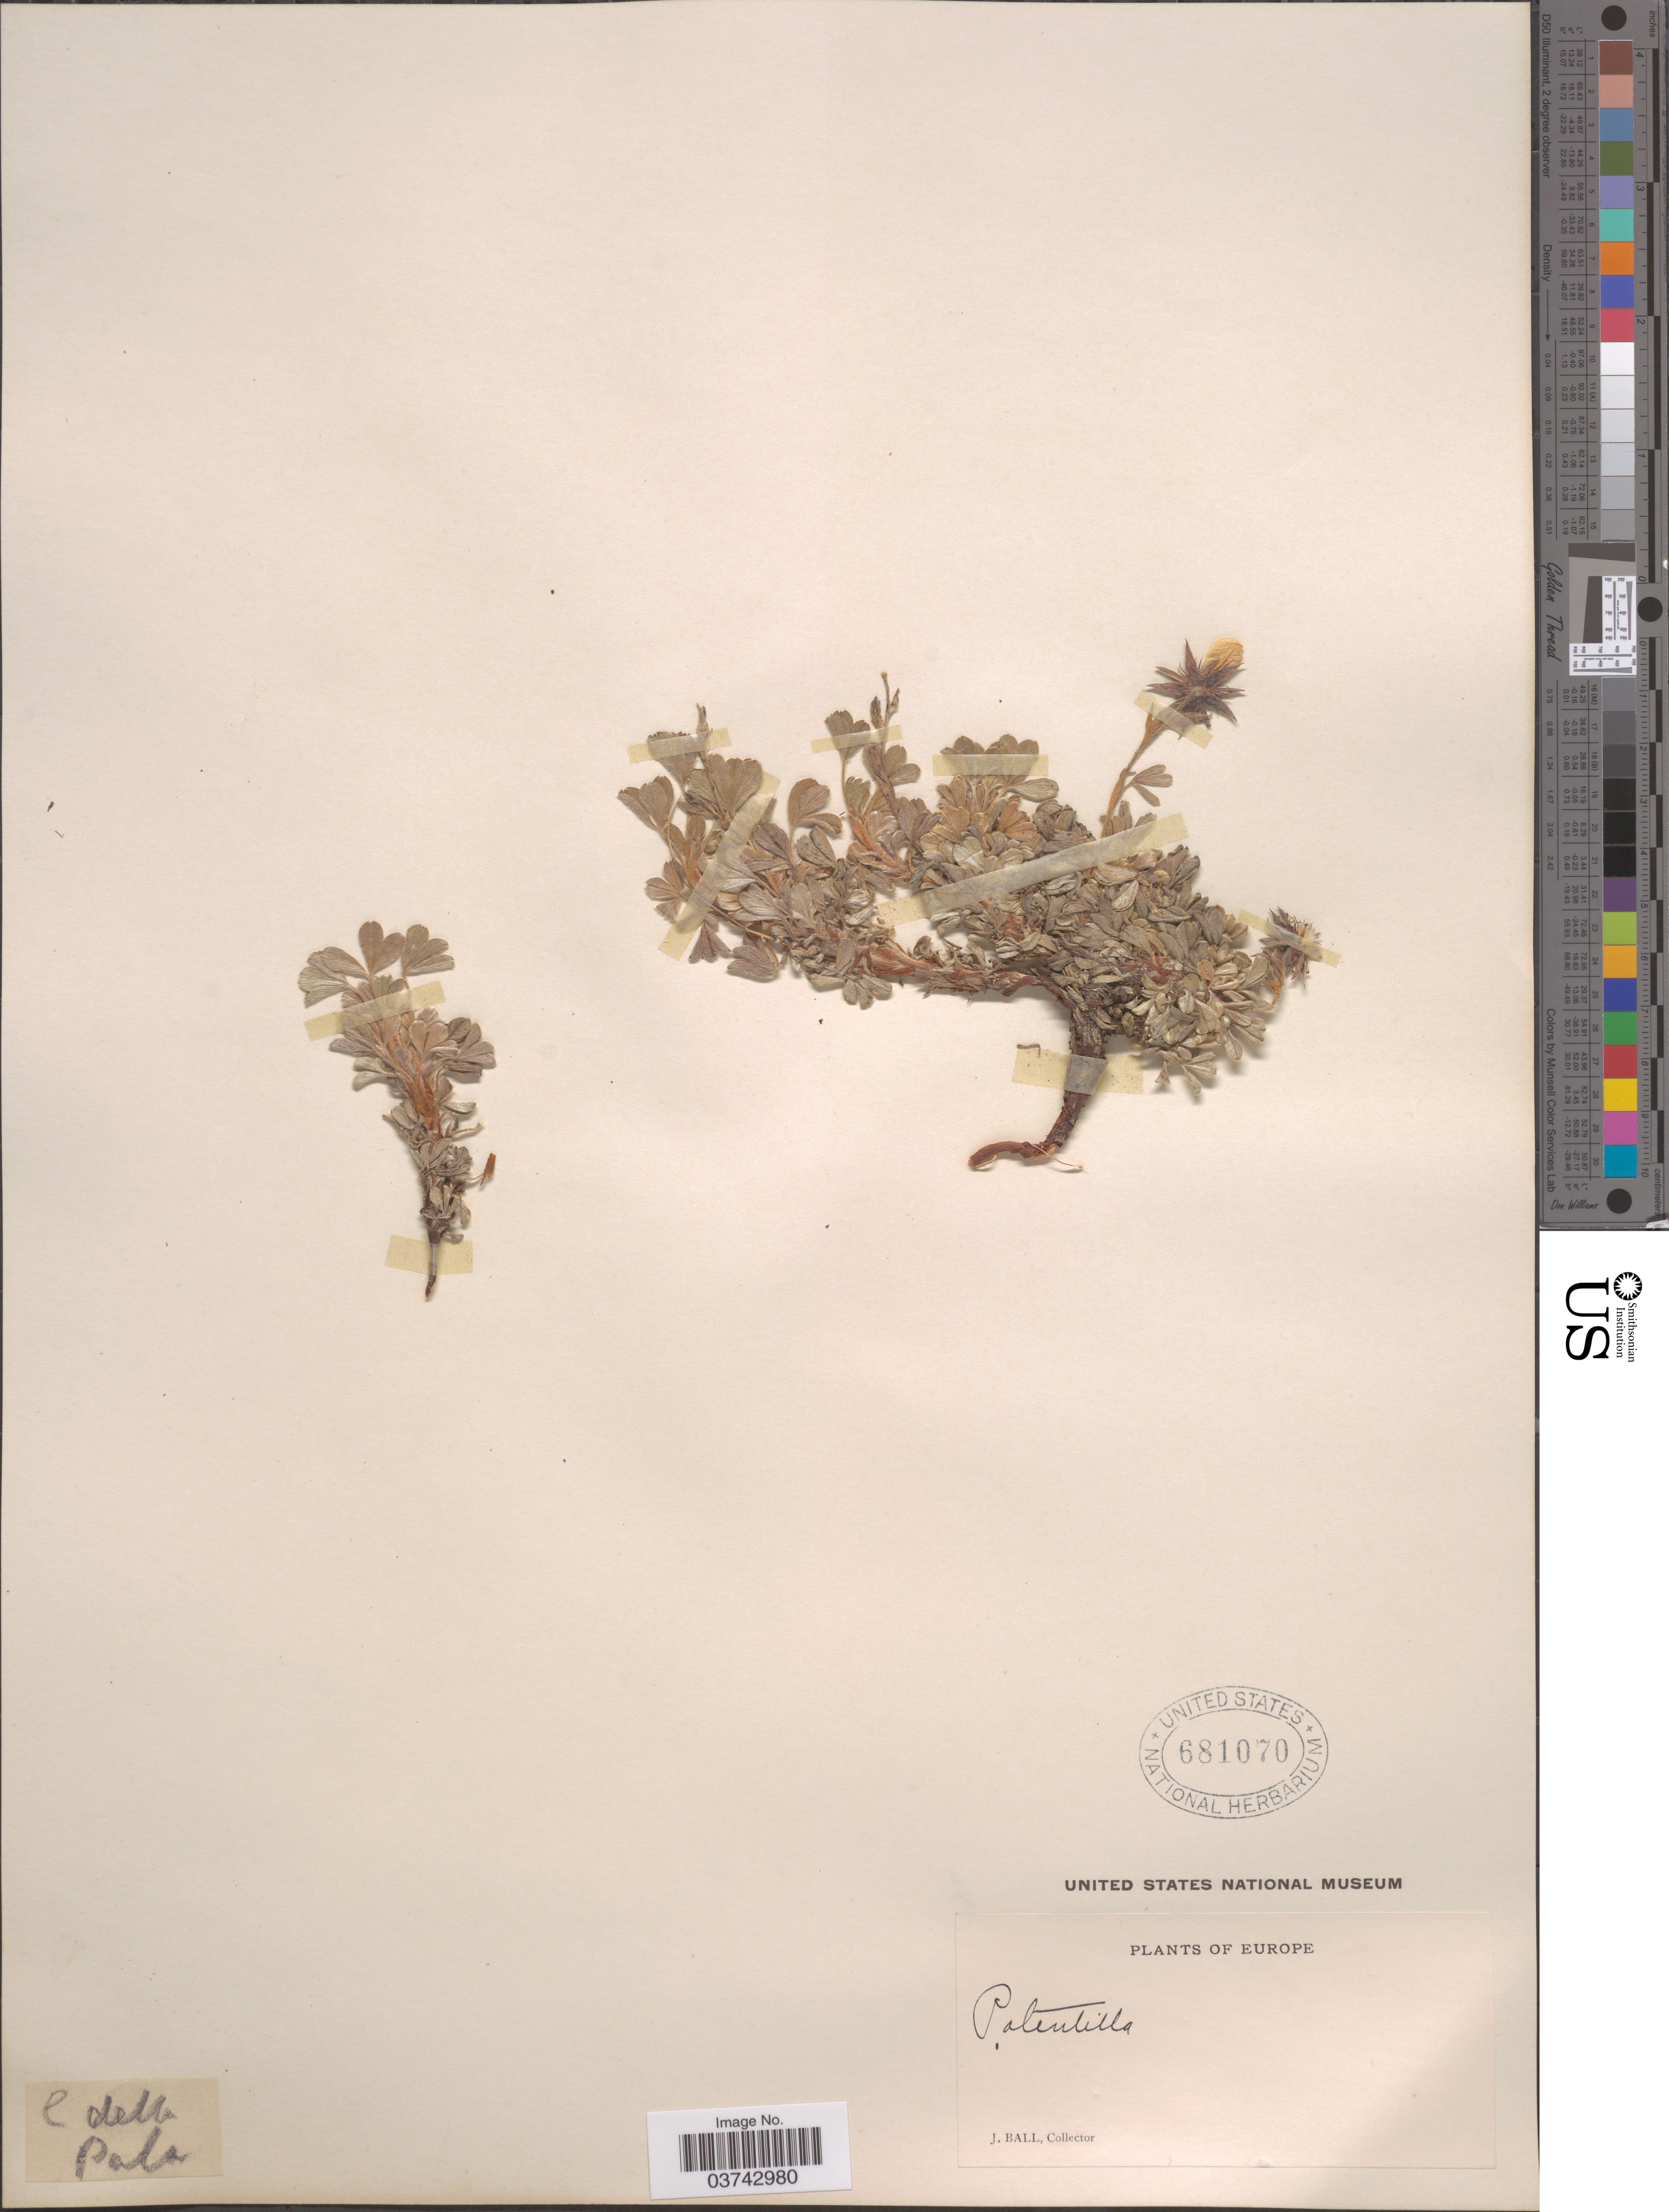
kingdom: Plantae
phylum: Tracheophyta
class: Magnoliopsida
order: Rosales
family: Rosaceae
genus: Potentilla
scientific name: Potentilla sp.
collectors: J. Ball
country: Italy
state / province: Trentino-Alto Adige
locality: C della Pala. Europe.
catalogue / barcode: US 681070